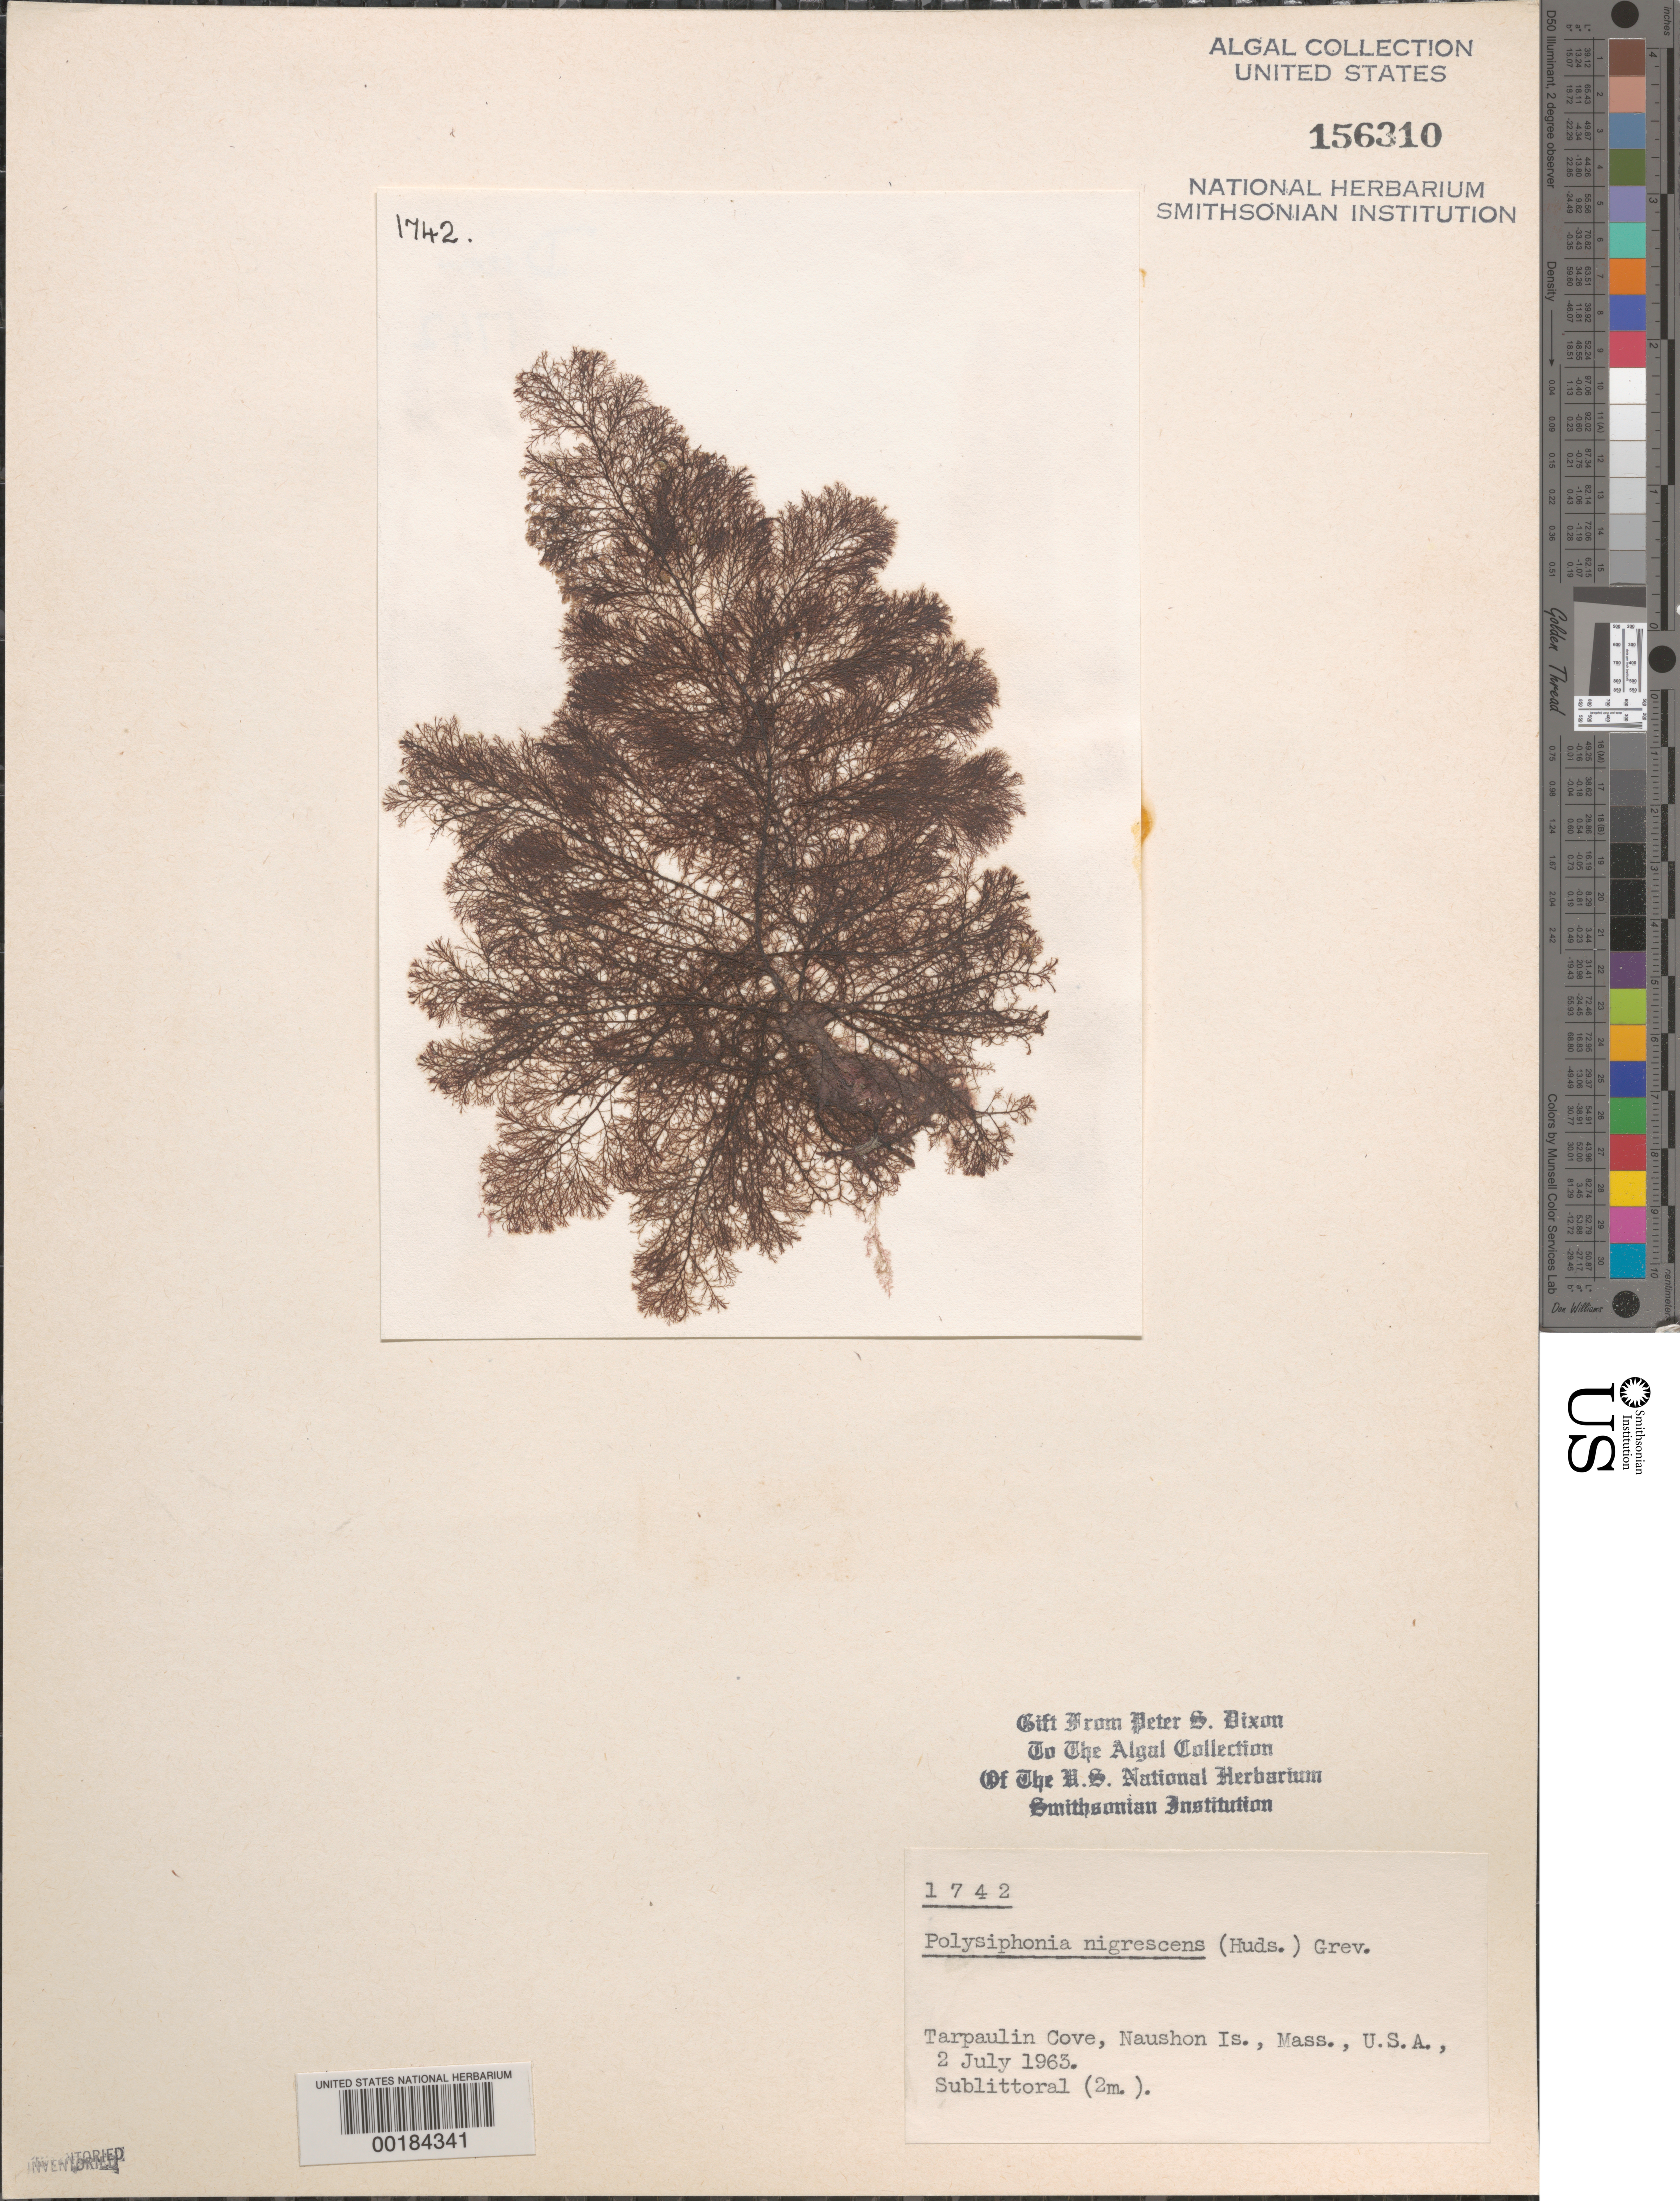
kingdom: Plantae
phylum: Rhodophyta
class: Florideophyceae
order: Ceramiales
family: Rhodomelaceae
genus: Vertebrata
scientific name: Vertebrata fucoides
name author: (Hudson) Kuntze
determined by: Algae name updating Project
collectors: P. S. Dixon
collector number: PSD 1742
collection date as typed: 02 Jul 1963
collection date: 1963-07-02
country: United States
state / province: Massachusetts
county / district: Dukes County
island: Naushon Island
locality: Tarpaulin Cove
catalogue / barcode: US 156310